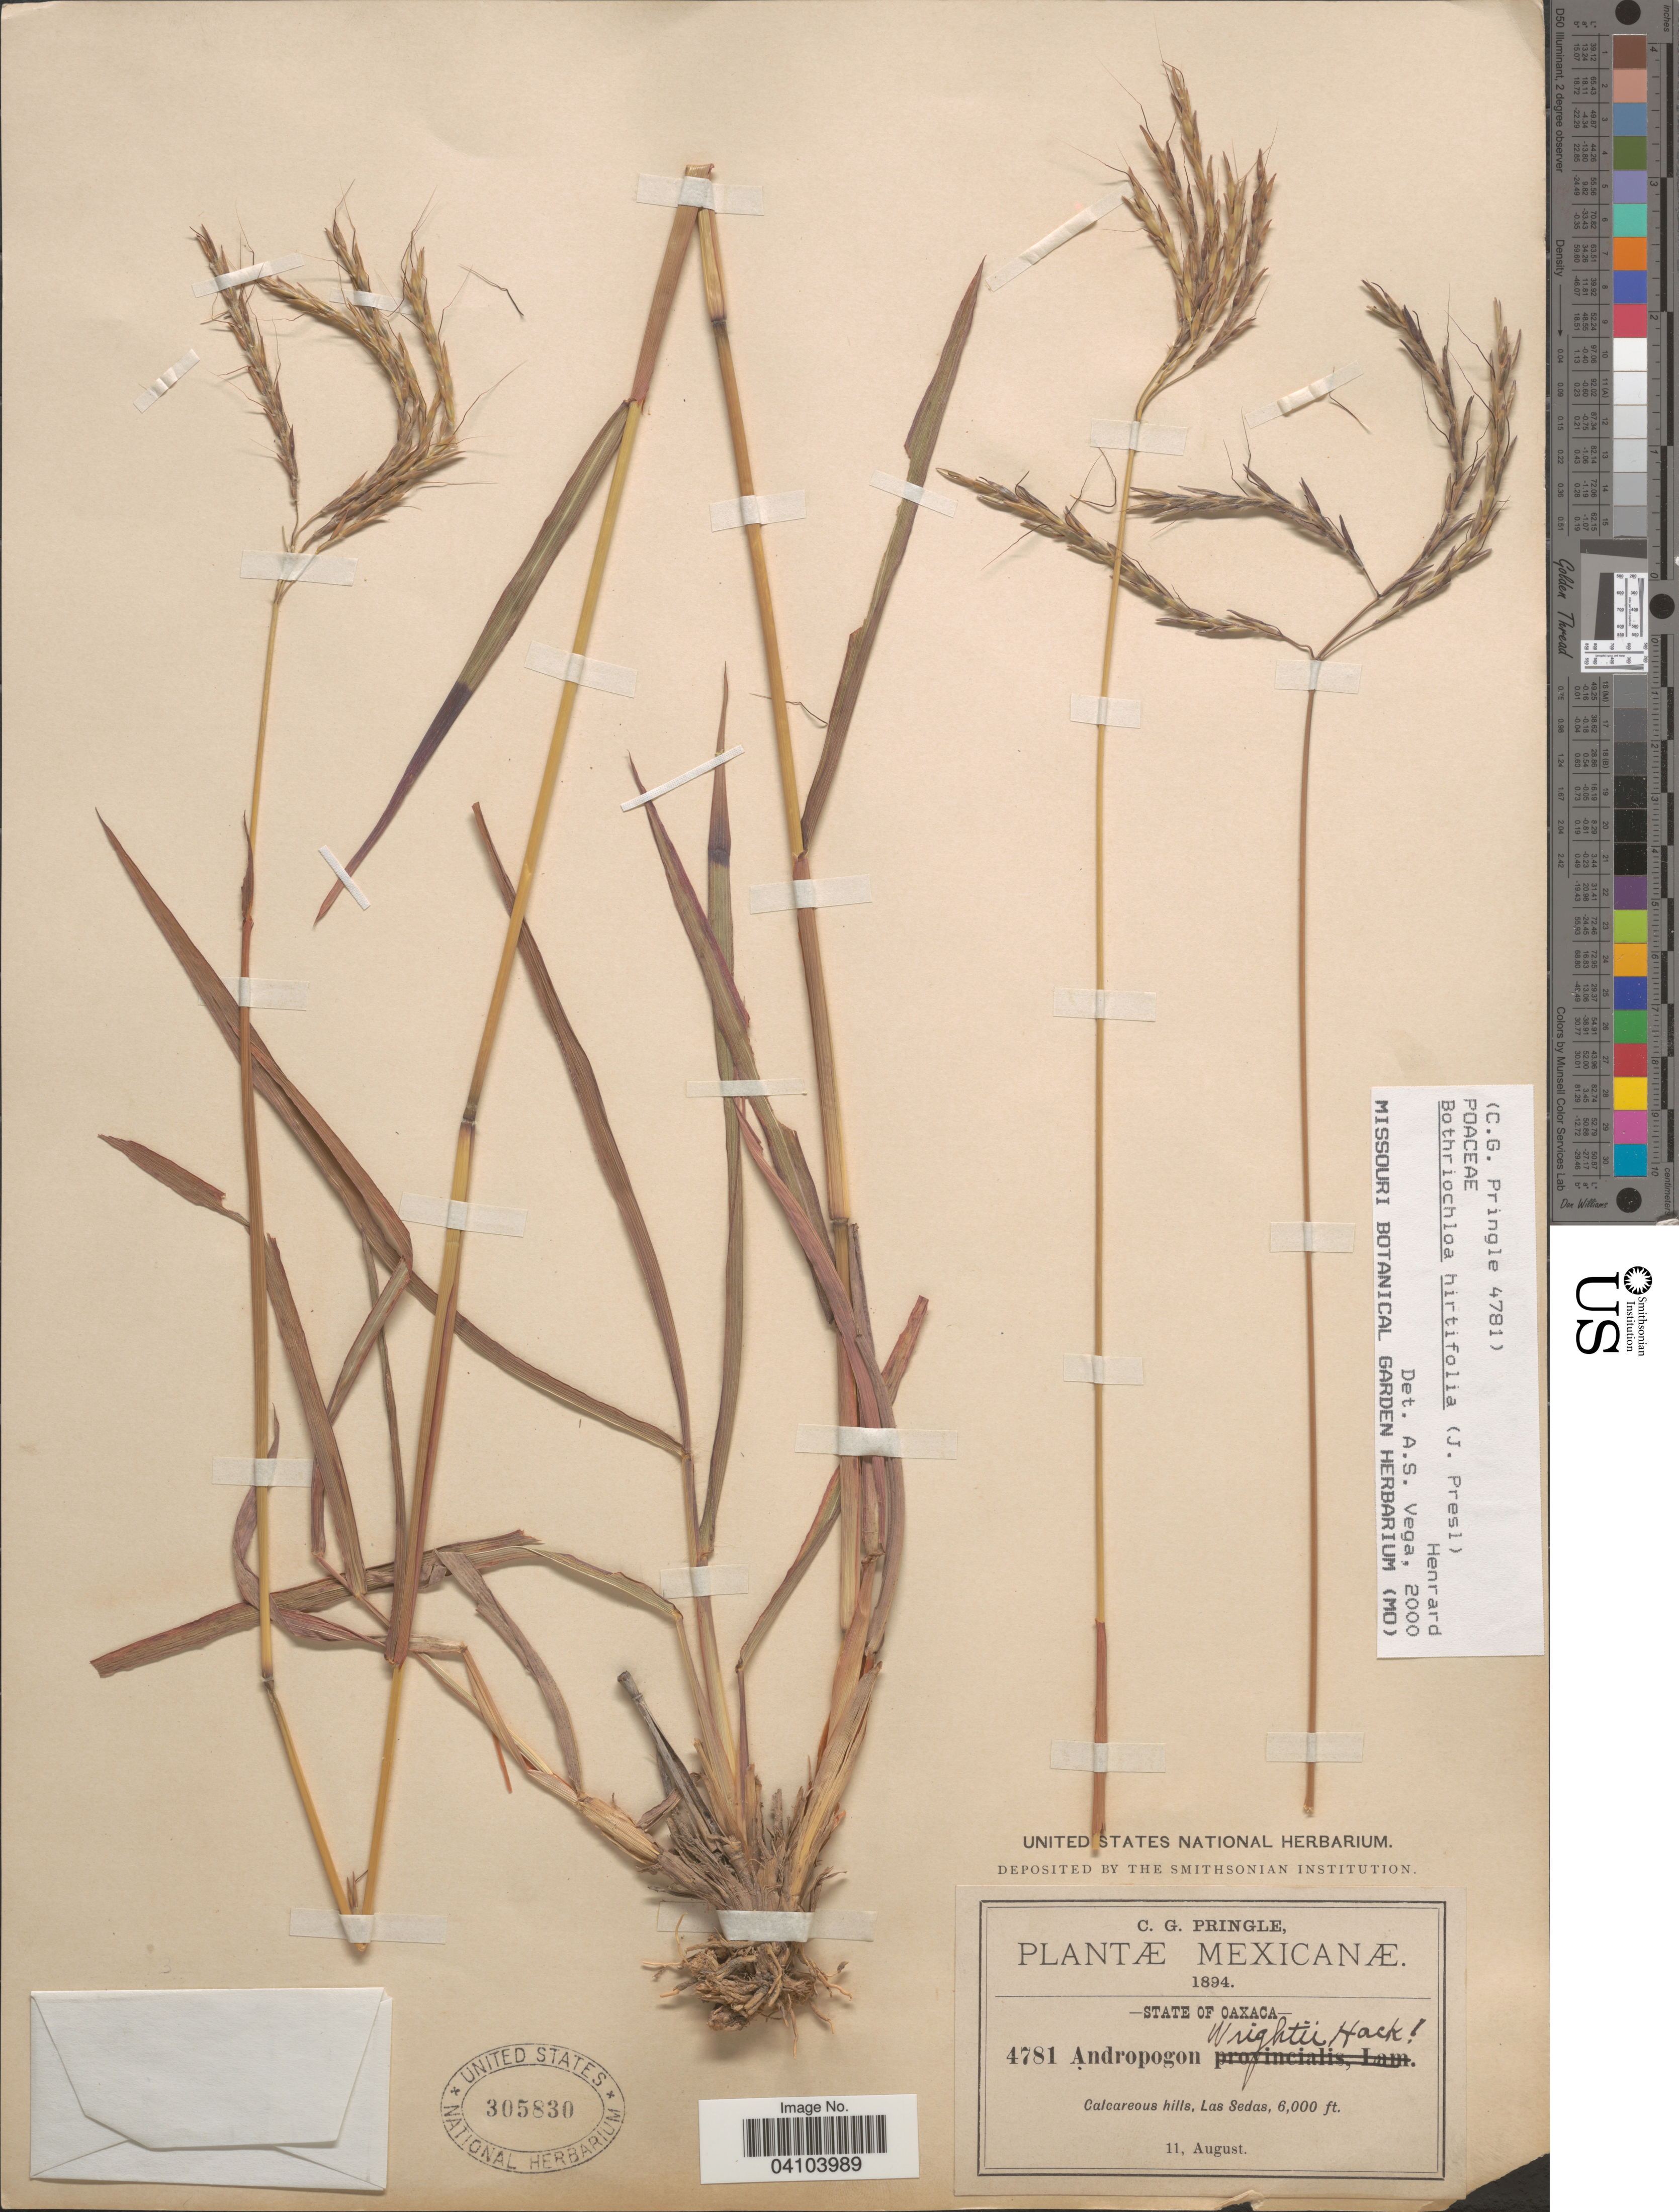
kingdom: Plantae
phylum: Tracheophyta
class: Liliopsida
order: Poales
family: Poaceae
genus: Bothriochloa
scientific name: Bothriochloa hirtifolia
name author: (J. Presl) Henr.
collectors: C. G. Pringle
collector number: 4781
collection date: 1894-08-11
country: Mexico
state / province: Oaxaca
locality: Mexicanæ. Las Sedas.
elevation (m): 1829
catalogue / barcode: US 305830